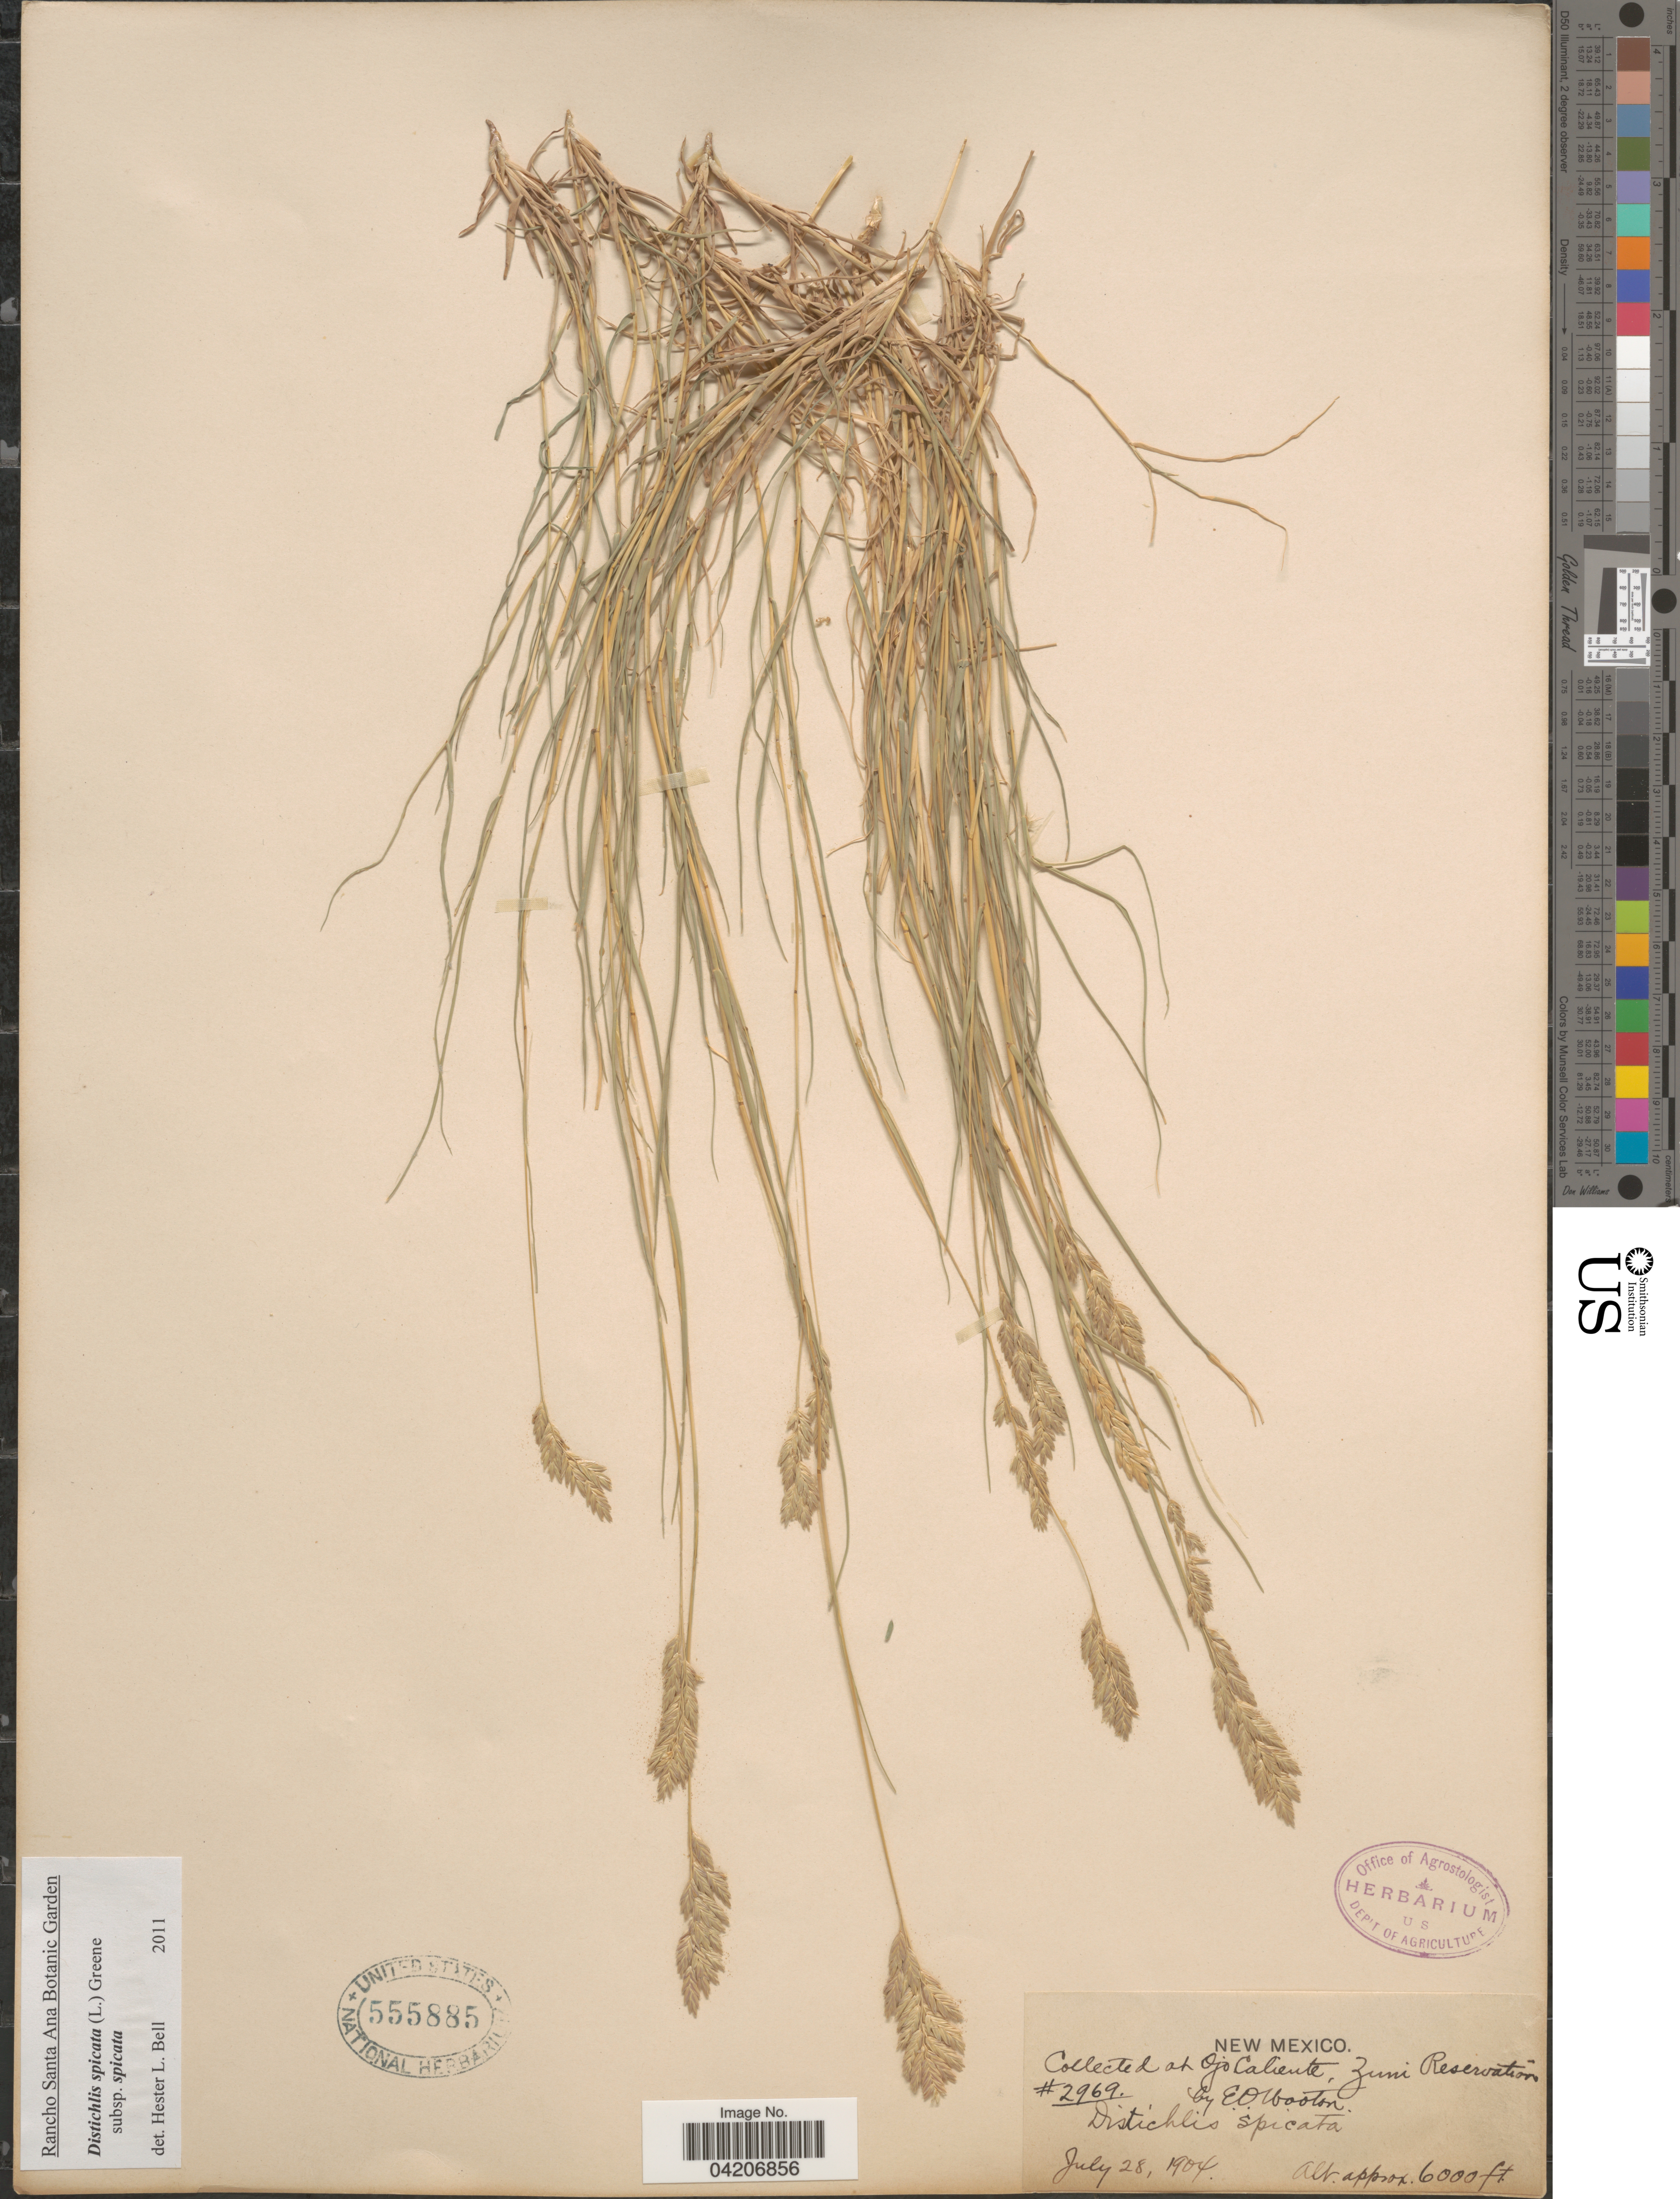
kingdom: Plantae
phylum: Tracheophyta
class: Liliopsida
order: Poales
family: Poaceae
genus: Distichlis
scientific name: Distichlis spicata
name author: (L.) Greene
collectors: E. O. Wooton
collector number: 2969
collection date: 1904-07-28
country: United States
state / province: New Mexico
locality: Ojo Caliente, Zuni Reservation.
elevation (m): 1829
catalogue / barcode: US 555885